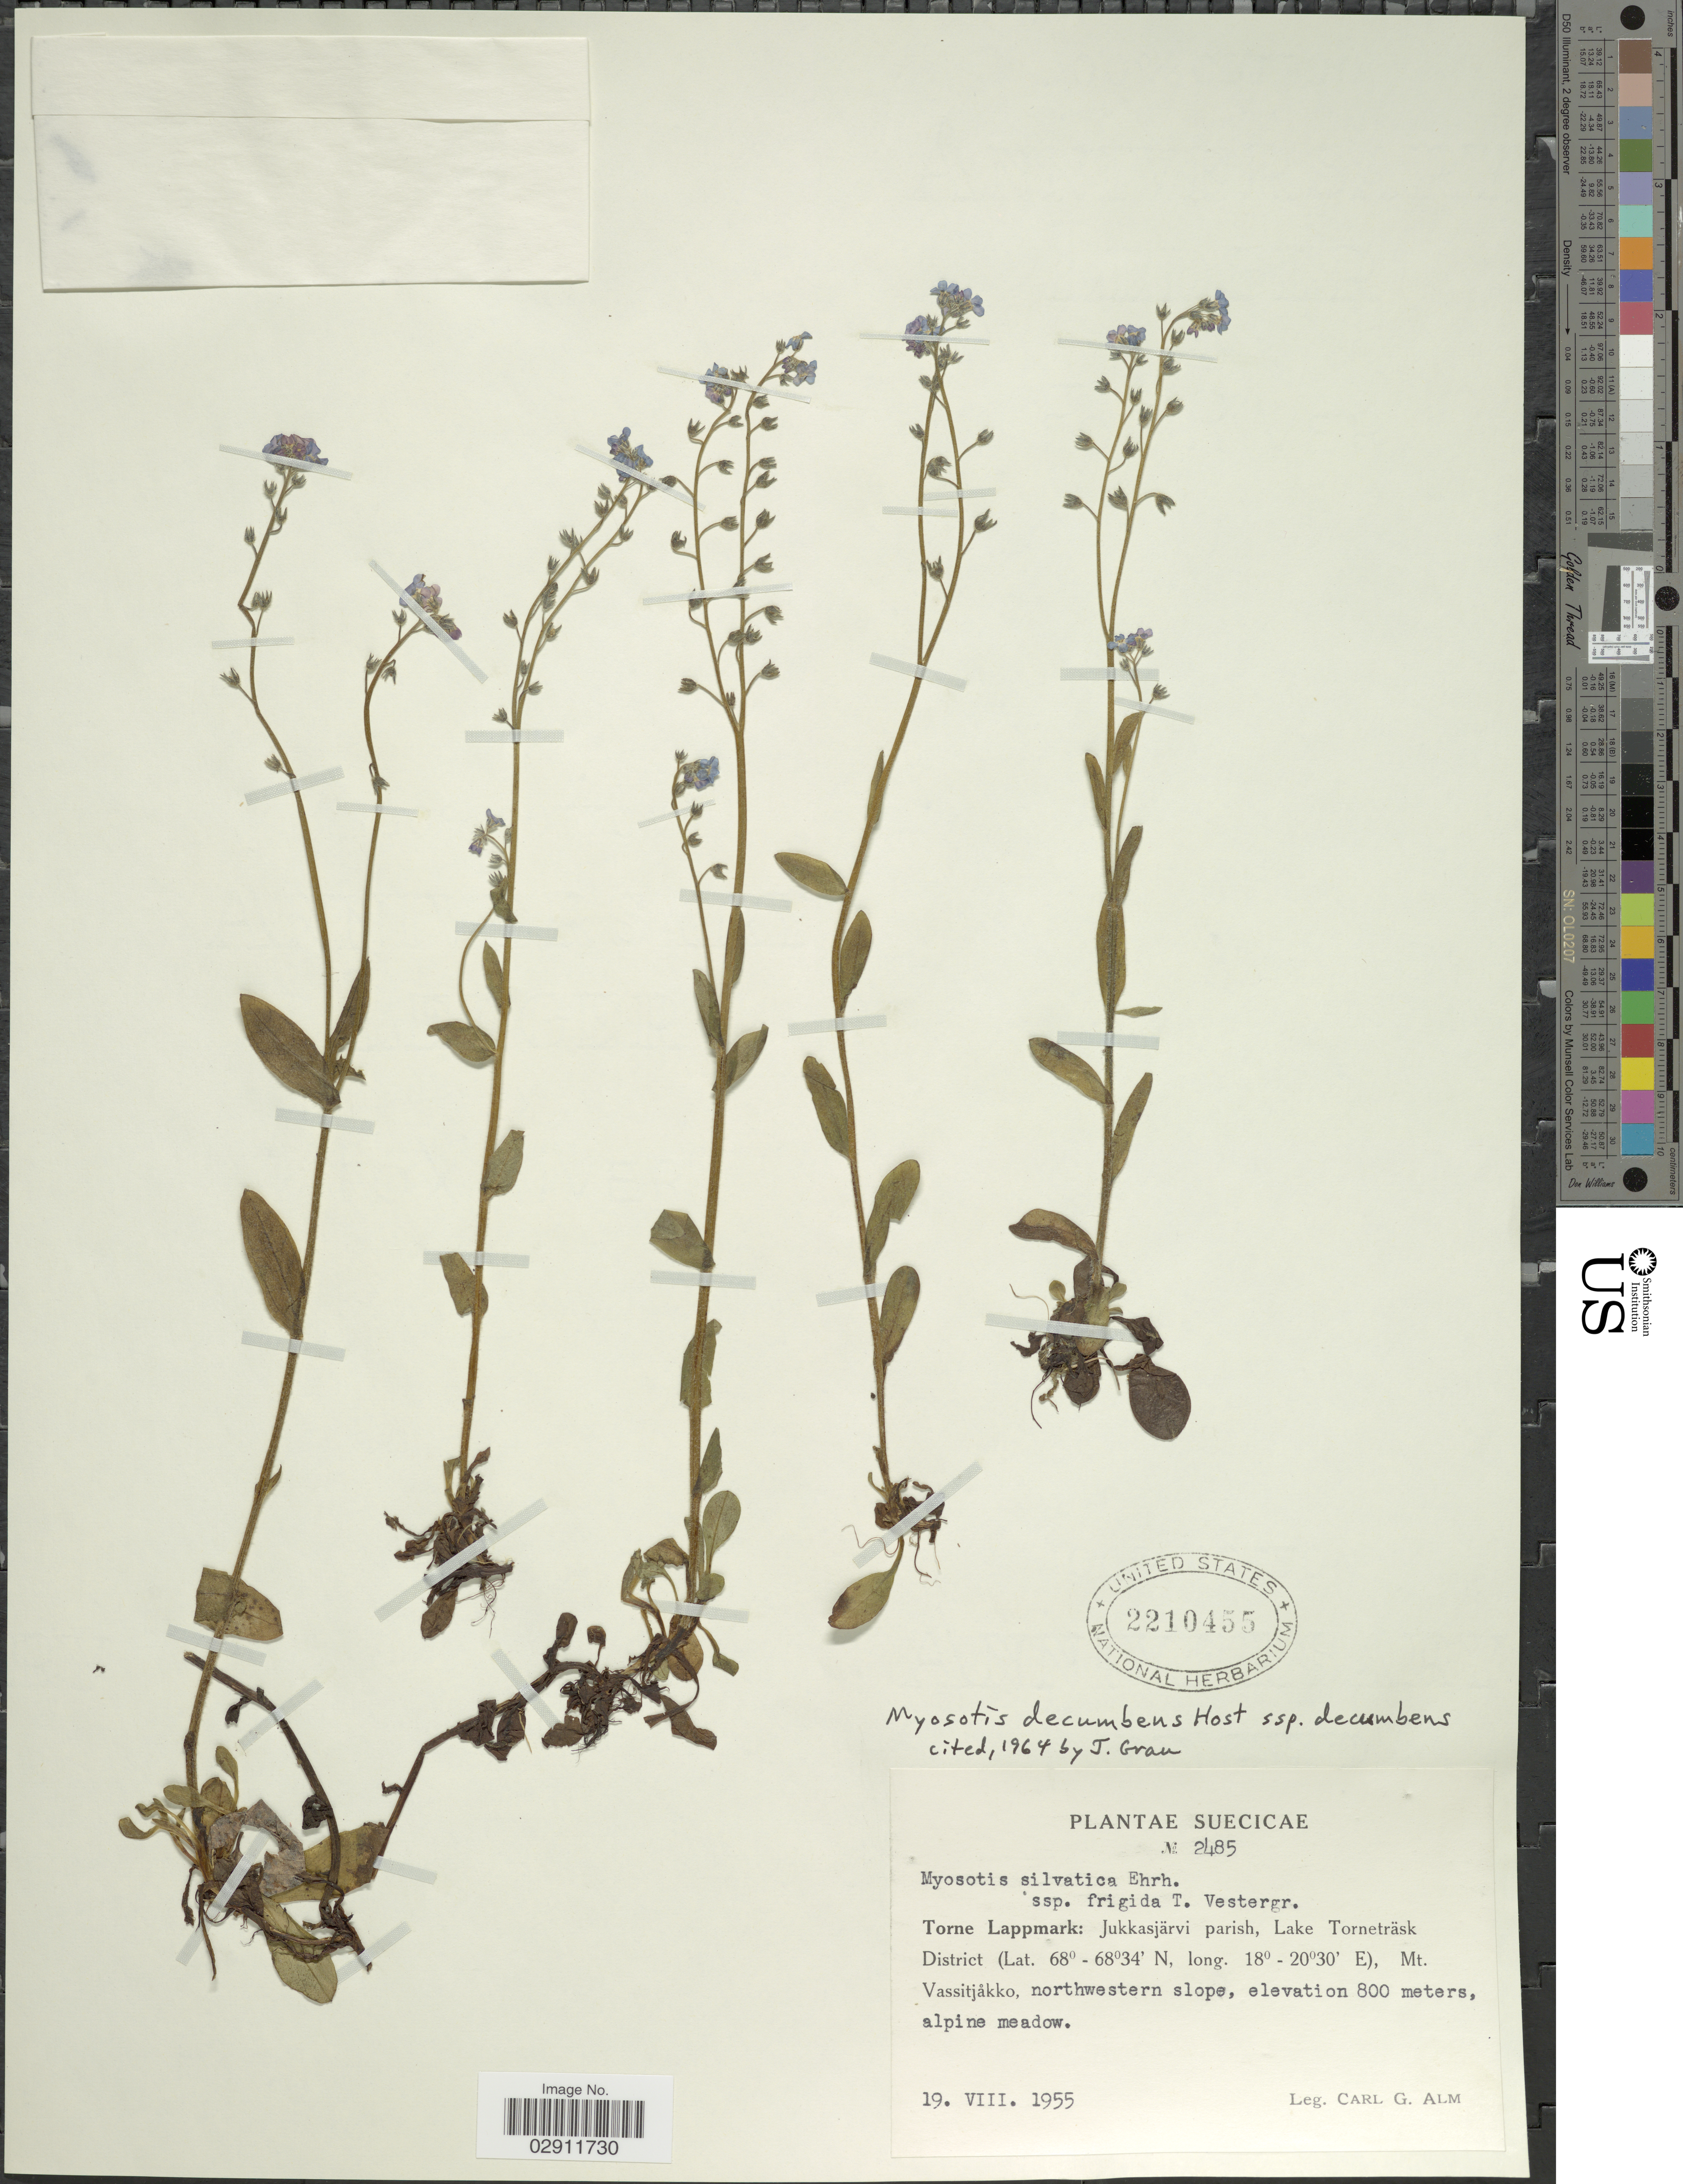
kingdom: Plantae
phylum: Tracheophyta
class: Magnoliopsida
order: Boraginales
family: Boraginaceae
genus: Myosotis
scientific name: Myosotis decumbens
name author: Host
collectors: C. G. Alm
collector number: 2485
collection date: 1955-08-19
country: Sweden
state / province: Norrbotten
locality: Suecicae. Torne Lappmark: Jukkasjärvi parish, Lake Torneträsk District, Mt. Vassitjåkko, northwestern slope.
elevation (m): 800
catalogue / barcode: US 2210455